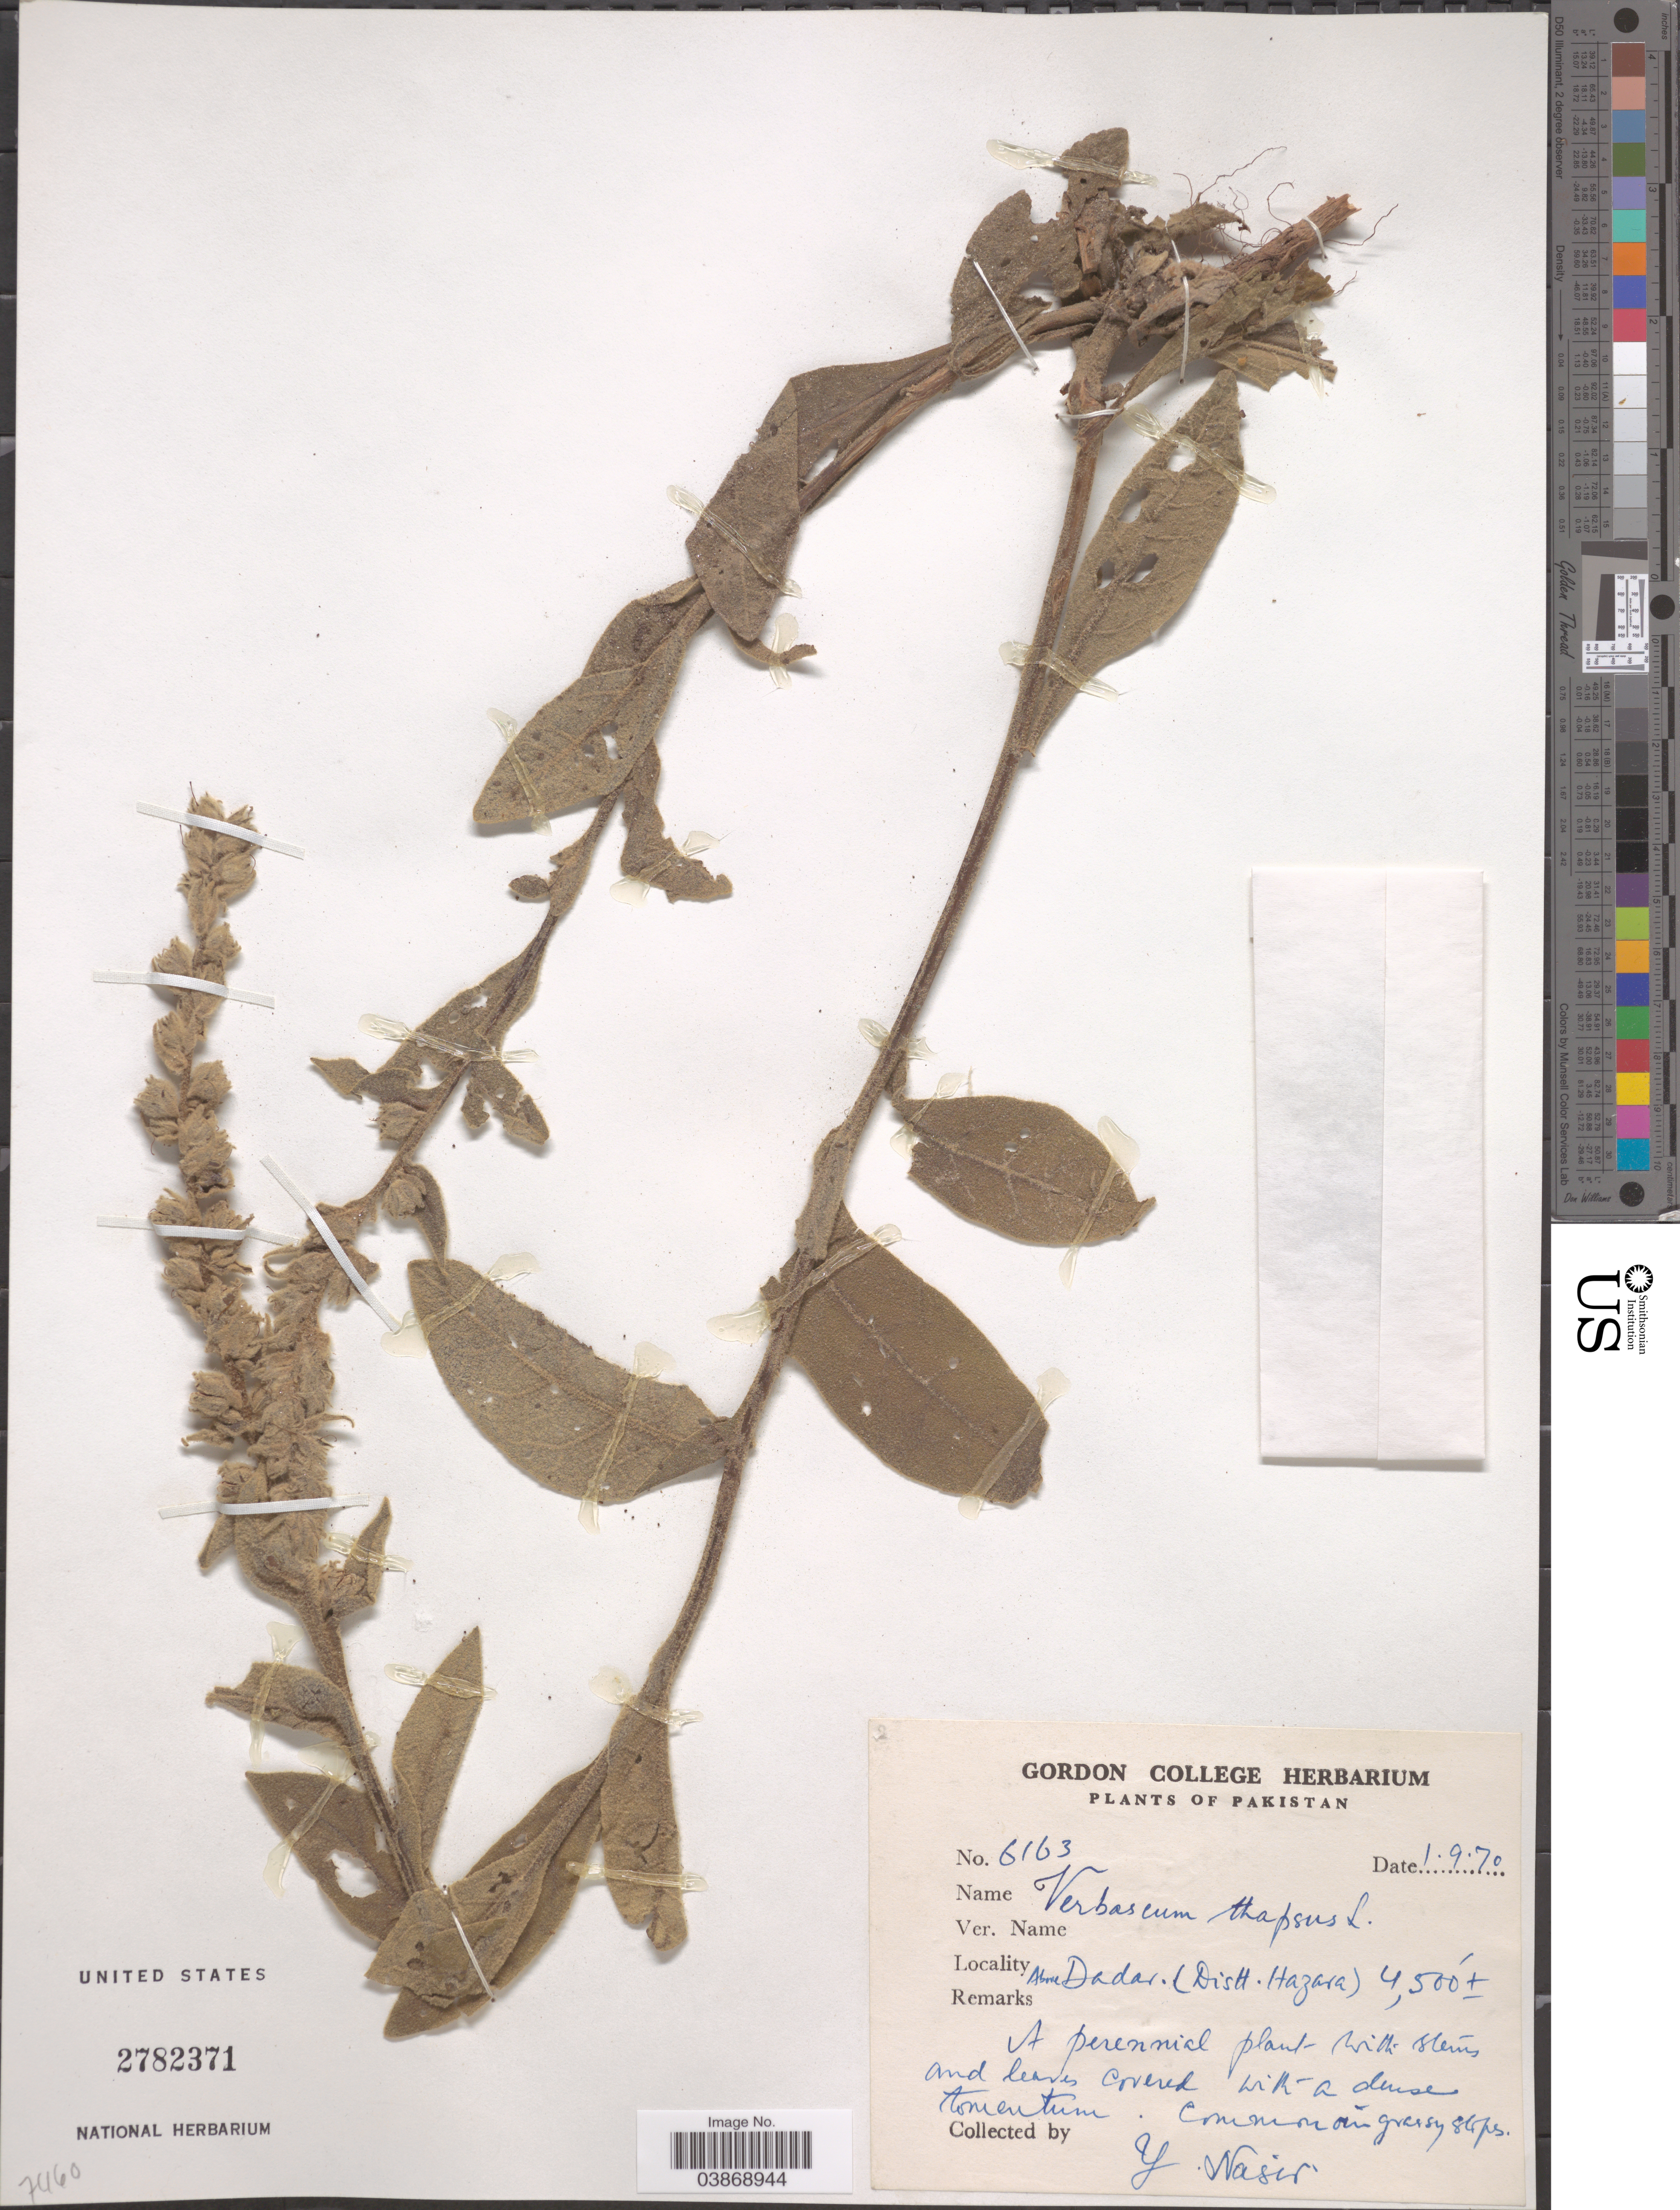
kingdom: Plantae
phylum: Tracheophyta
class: Magnoliopsida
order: Lamiales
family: Scrophulariaceae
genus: Verbascum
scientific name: Verbascum thapsus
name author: L.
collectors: Y. Nasir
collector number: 6163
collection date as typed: Transcribed d/m/y: 1/9/70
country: Pakistan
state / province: Khyber Pakhtunkhwa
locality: Above Dadar. (Distt. Hazara).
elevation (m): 1372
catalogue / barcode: US 2782371